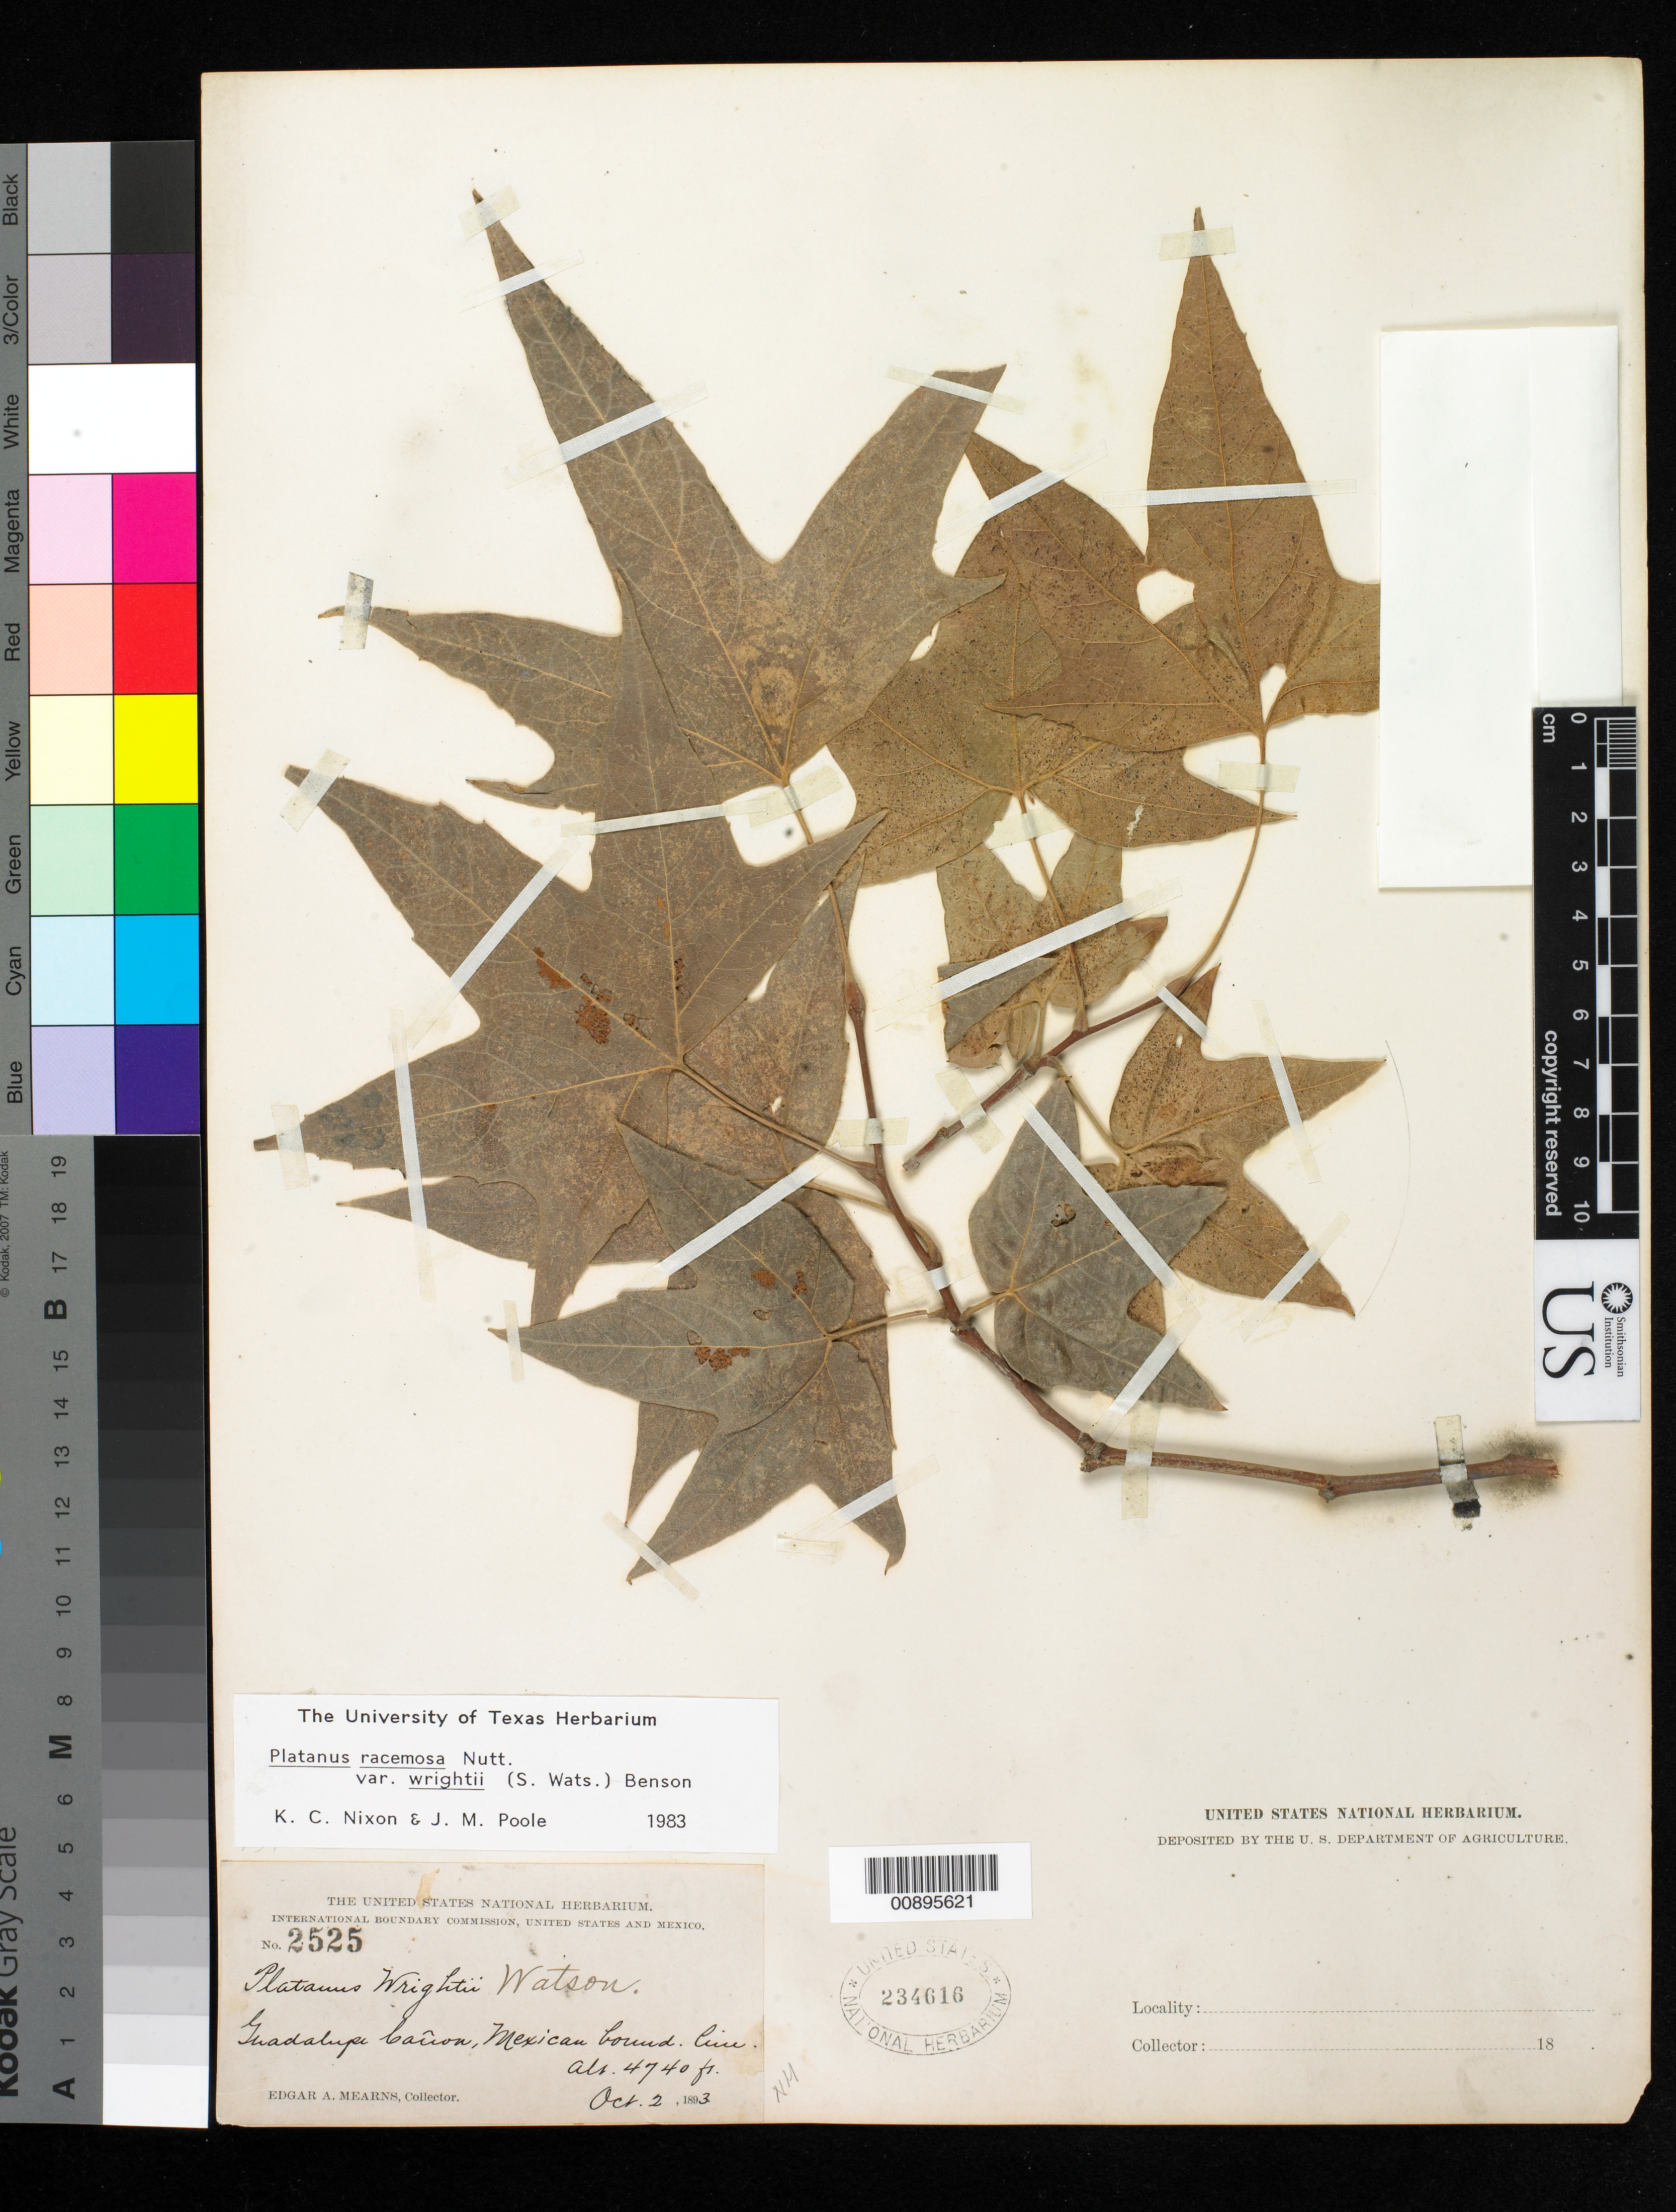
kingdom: Plantae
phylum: Tracheophyta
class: Magnoliopsida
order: Proteales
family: Platanaceae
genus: Platanus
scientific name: Platanus racemosa var. wrightii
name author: (S. Watson) L.D. Benson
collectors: E. A. Mearns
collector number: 2525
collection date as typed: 02 Oct 1893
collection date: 1893-10-02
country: United States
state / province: New Mexico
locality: Guadalupe Cañon, Mexican Boundary Line.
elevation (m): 1445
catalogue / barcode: US 234616